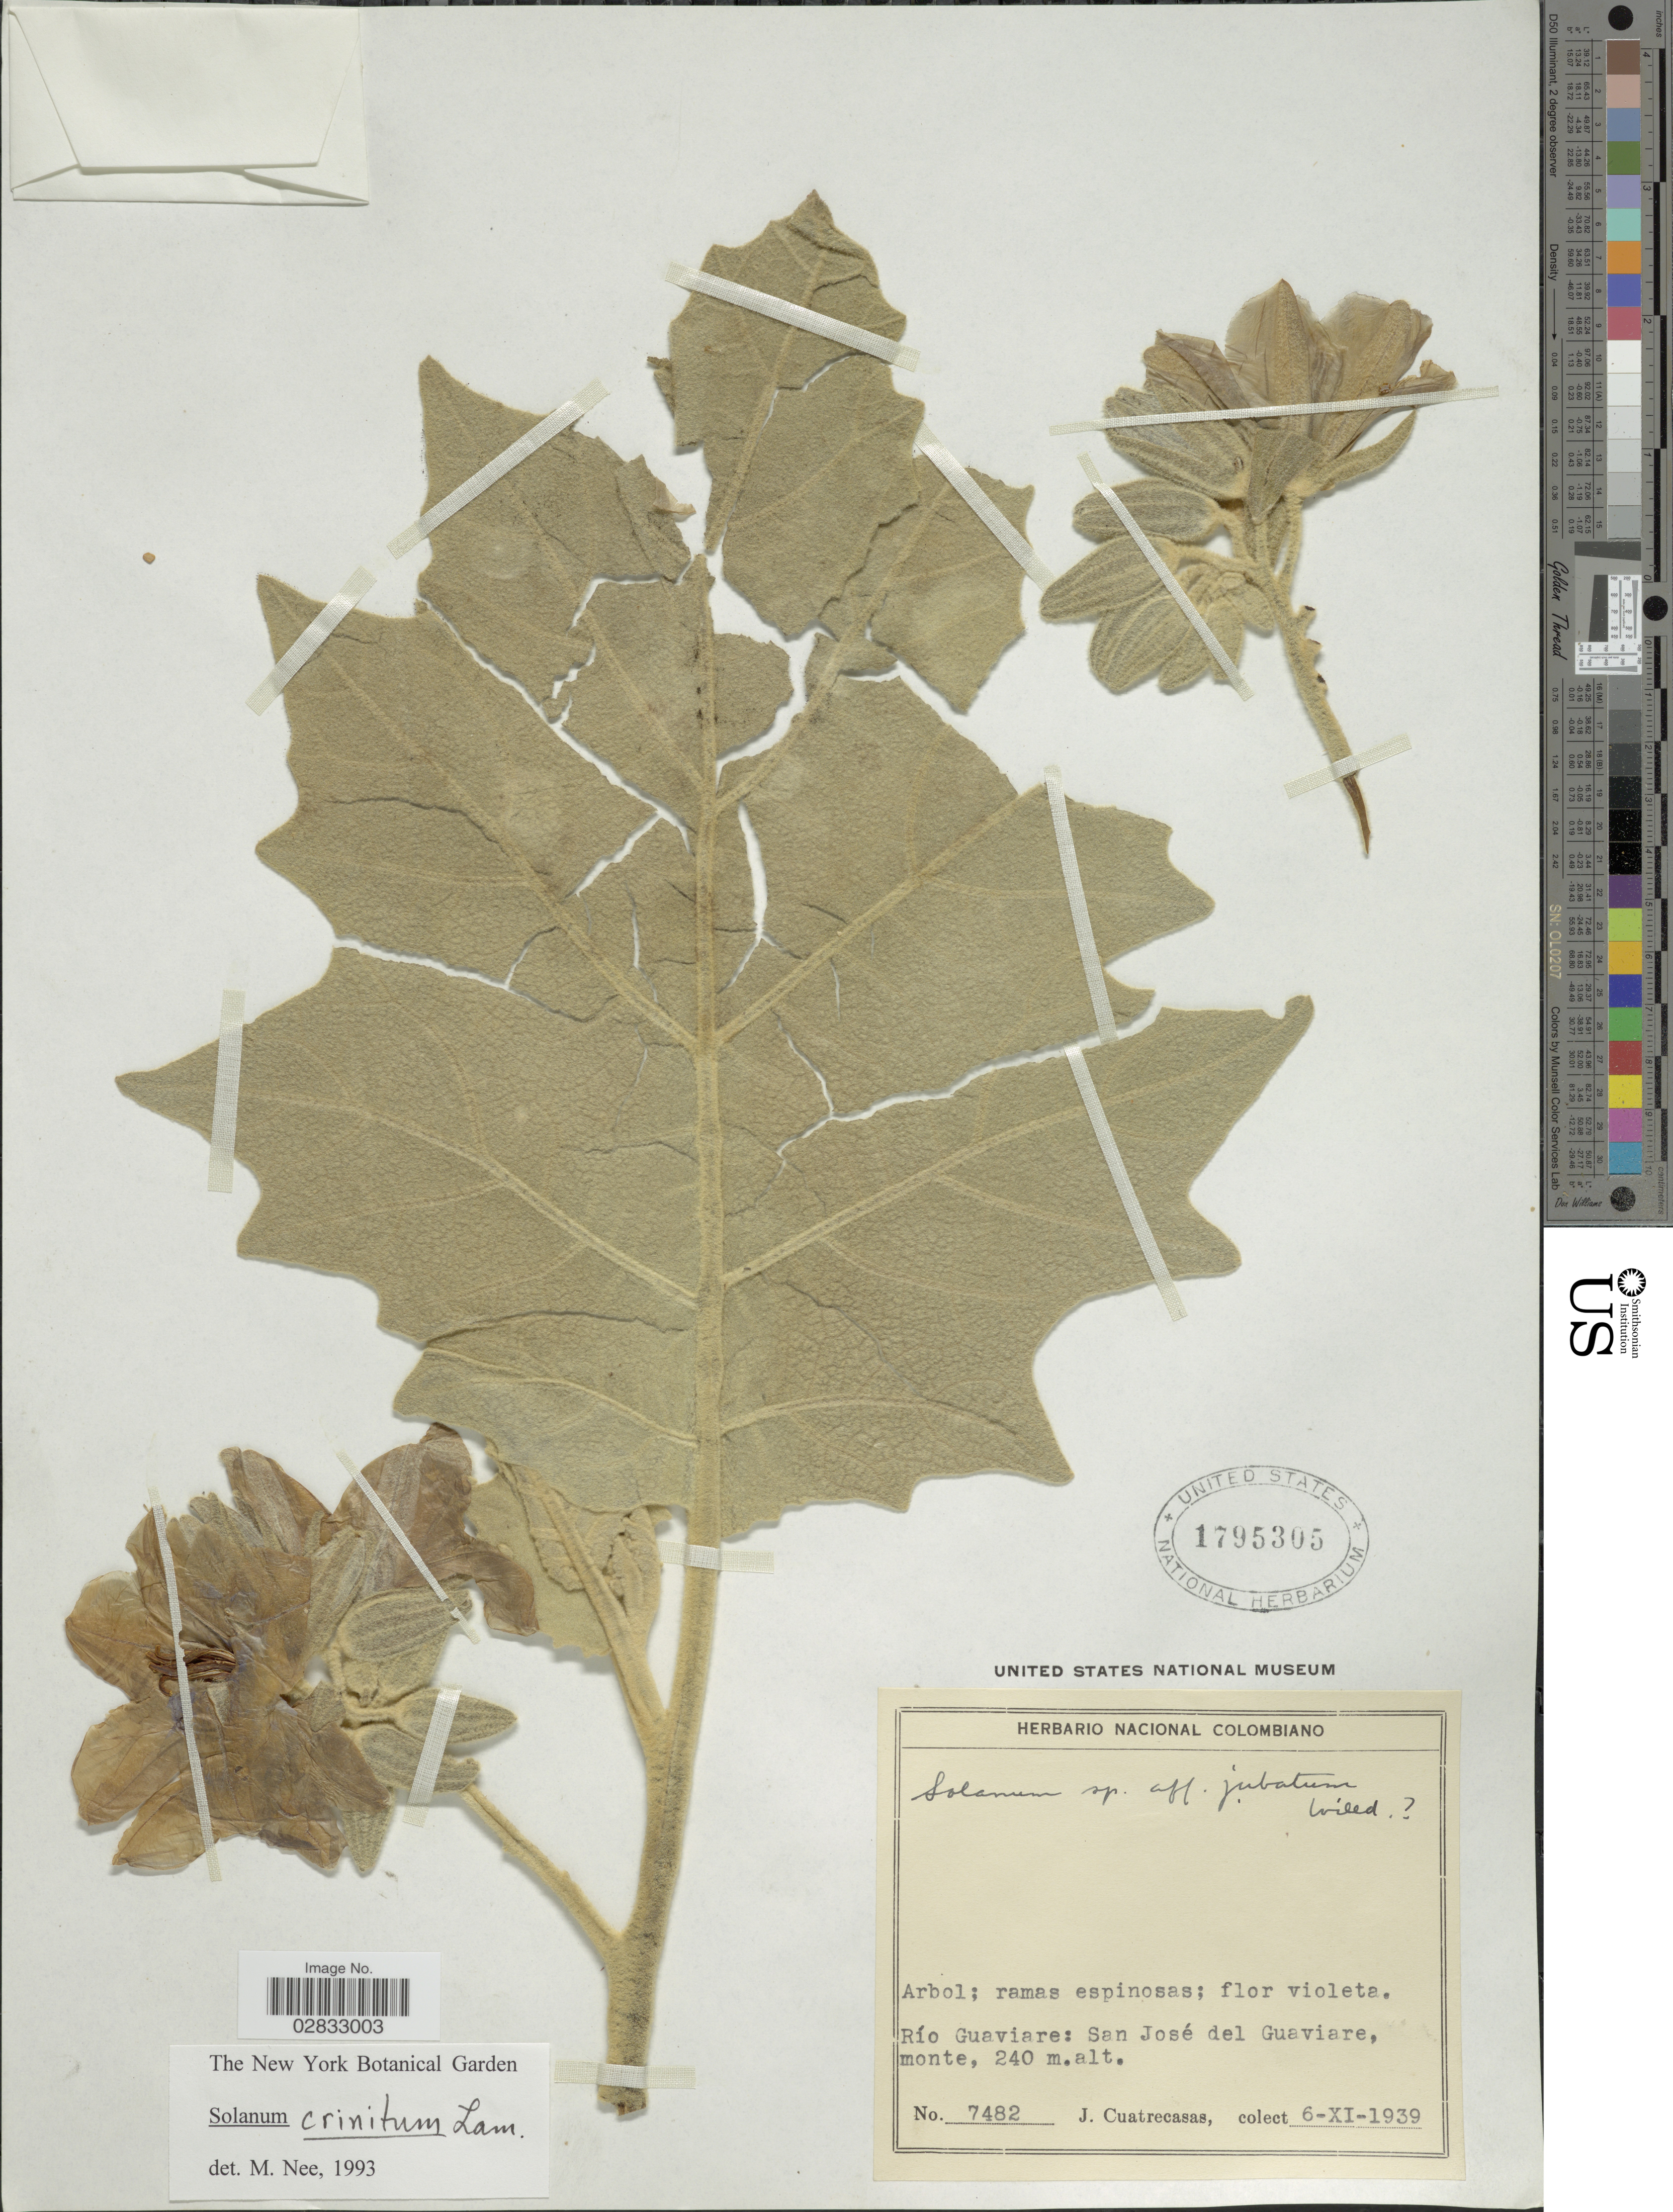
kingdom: Plantae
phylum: Tracheophyta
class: Magnoliopsida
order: Solanales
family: Solanaceae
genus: Solanum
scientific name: Solanum crinitum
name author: Lam.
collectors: J. Cuatrecasas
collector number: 7482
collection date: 1939-11-06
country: Colombia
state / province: Guaviare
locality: Río Guaviare: San José del Guaviare.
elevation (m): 240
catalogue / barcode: US 1795305